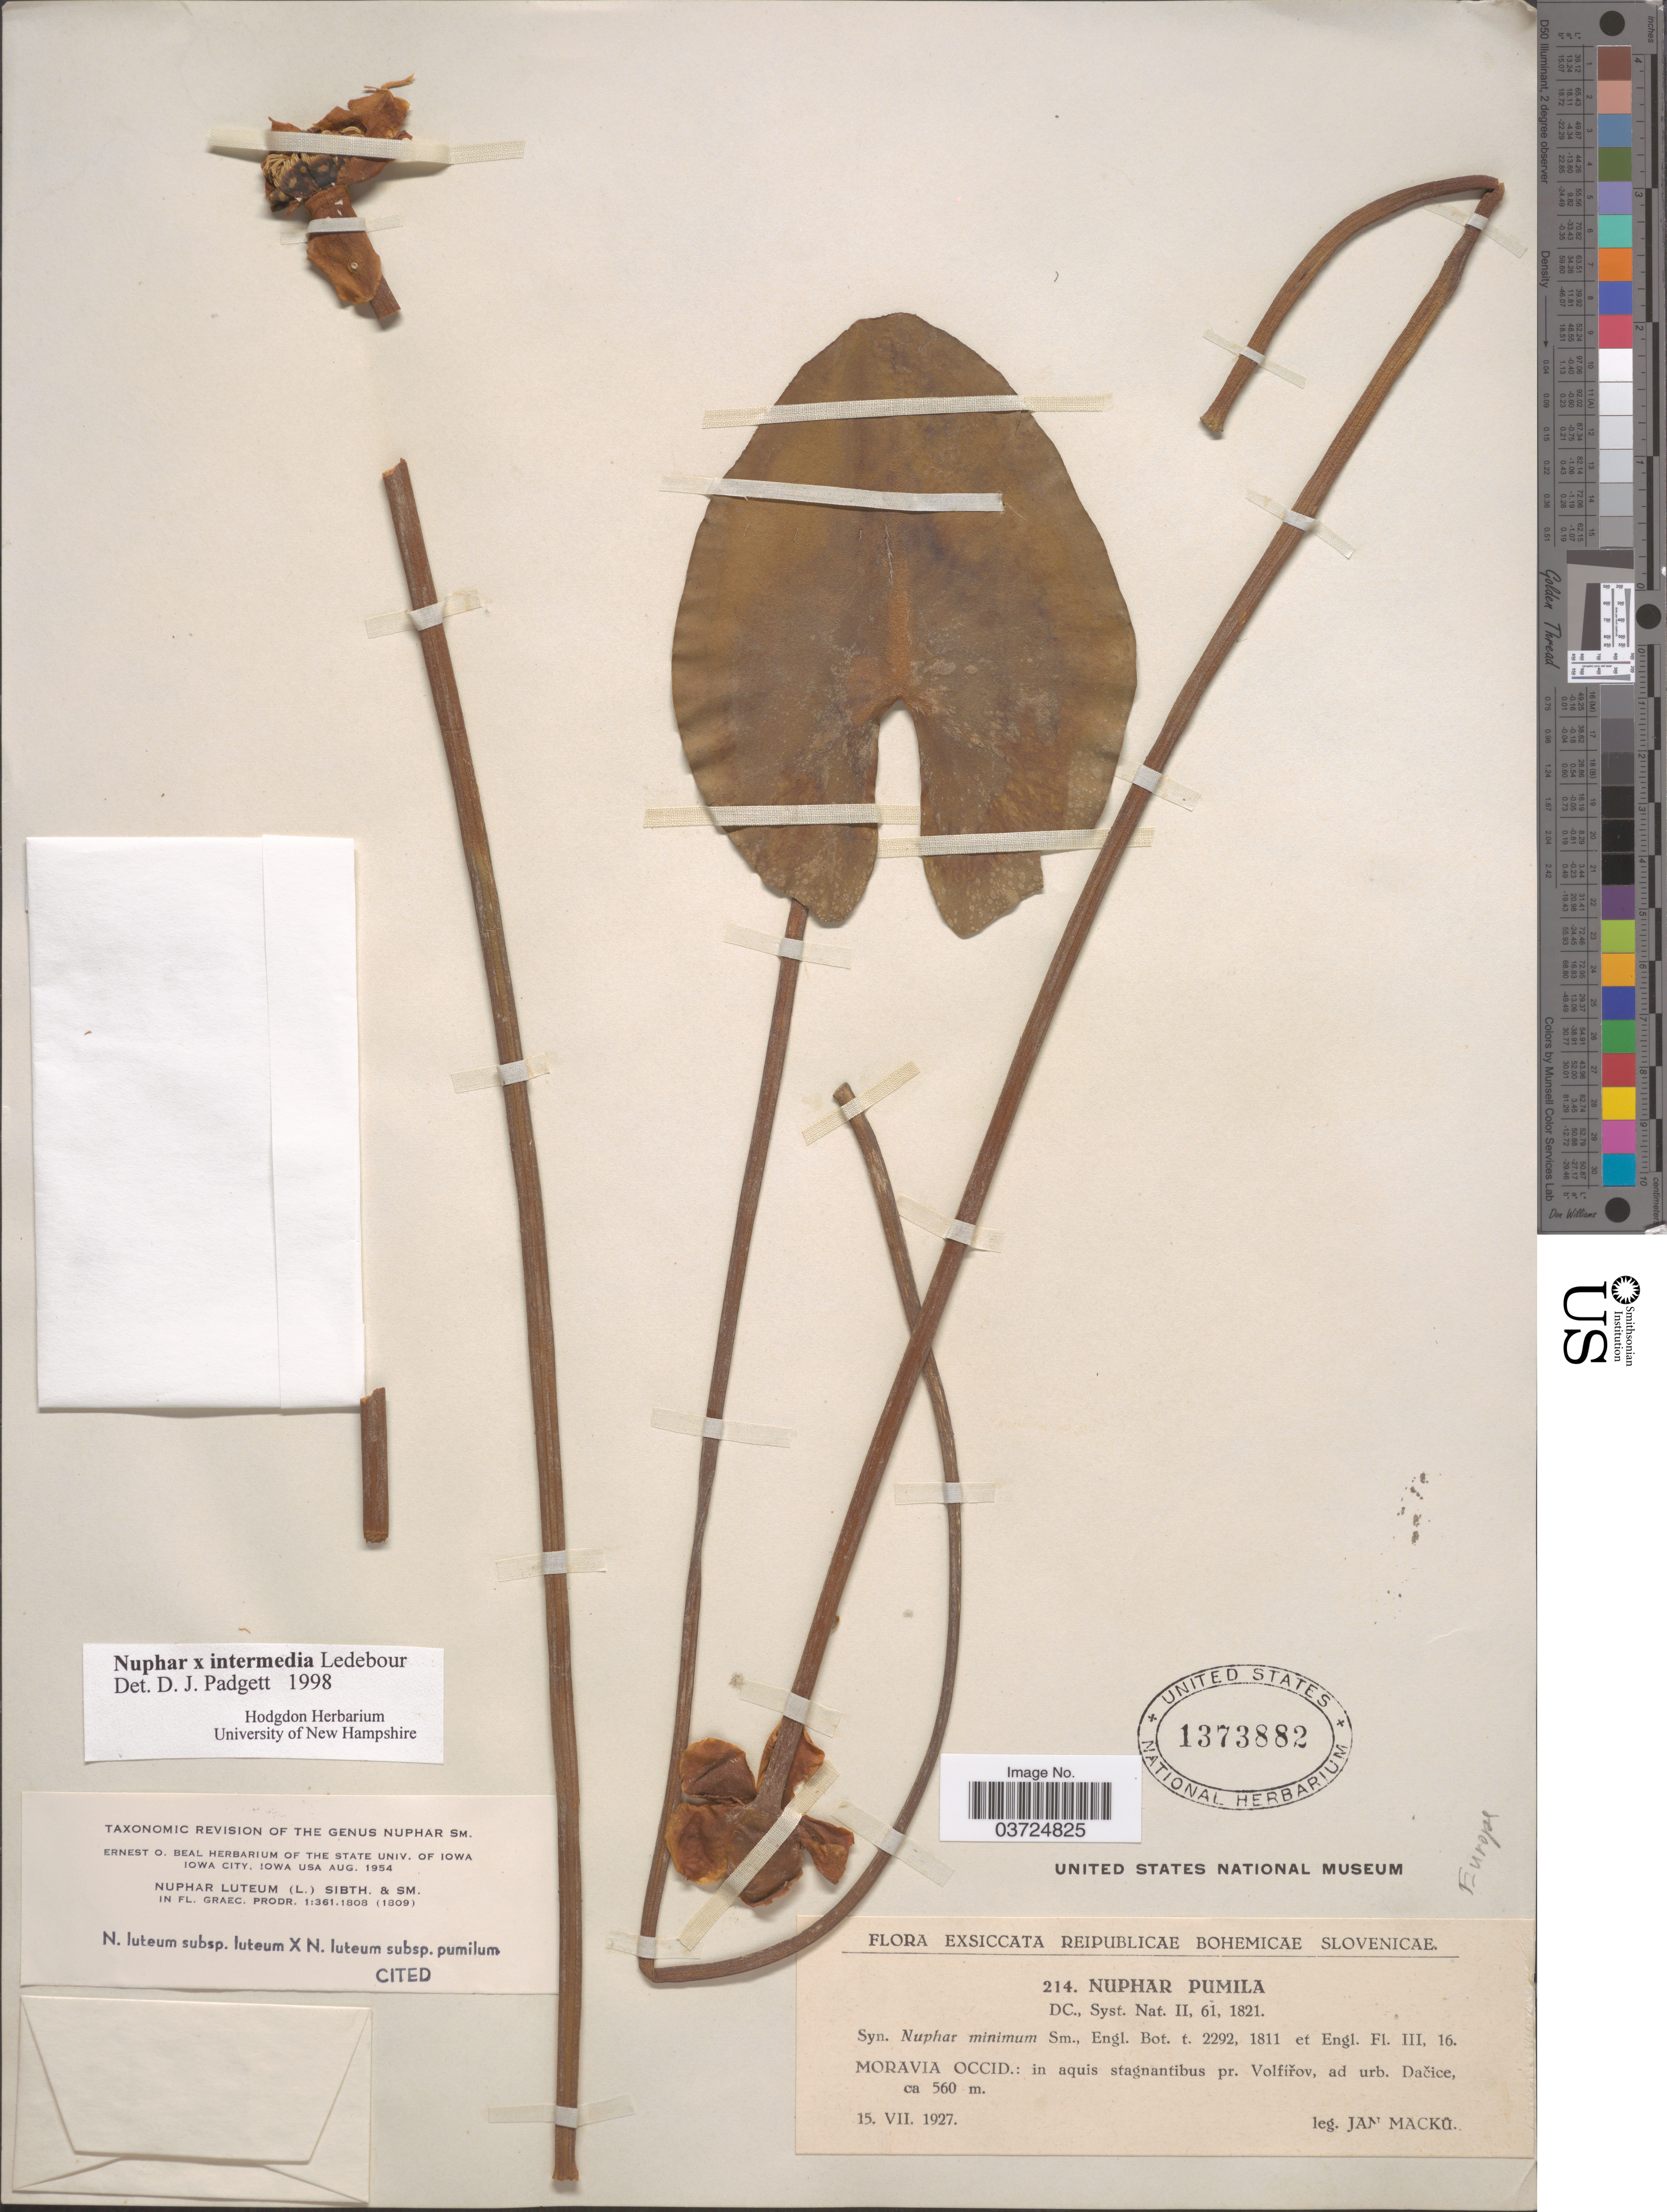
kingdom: Plantae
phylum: Tracheophyta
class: Magnoliopsida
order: Nymphaeales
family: Nymphaeaceae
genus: Nuphar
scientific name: Nuphar intermedia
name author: Ledeb.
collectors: J. Macků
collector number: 214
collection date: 1927-07-15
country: Czechia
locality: Moravia Occid.: in aquis stagnantibus pr. Volfířov, ad urb. Dačice.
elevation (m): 560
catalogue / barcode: US 1373882